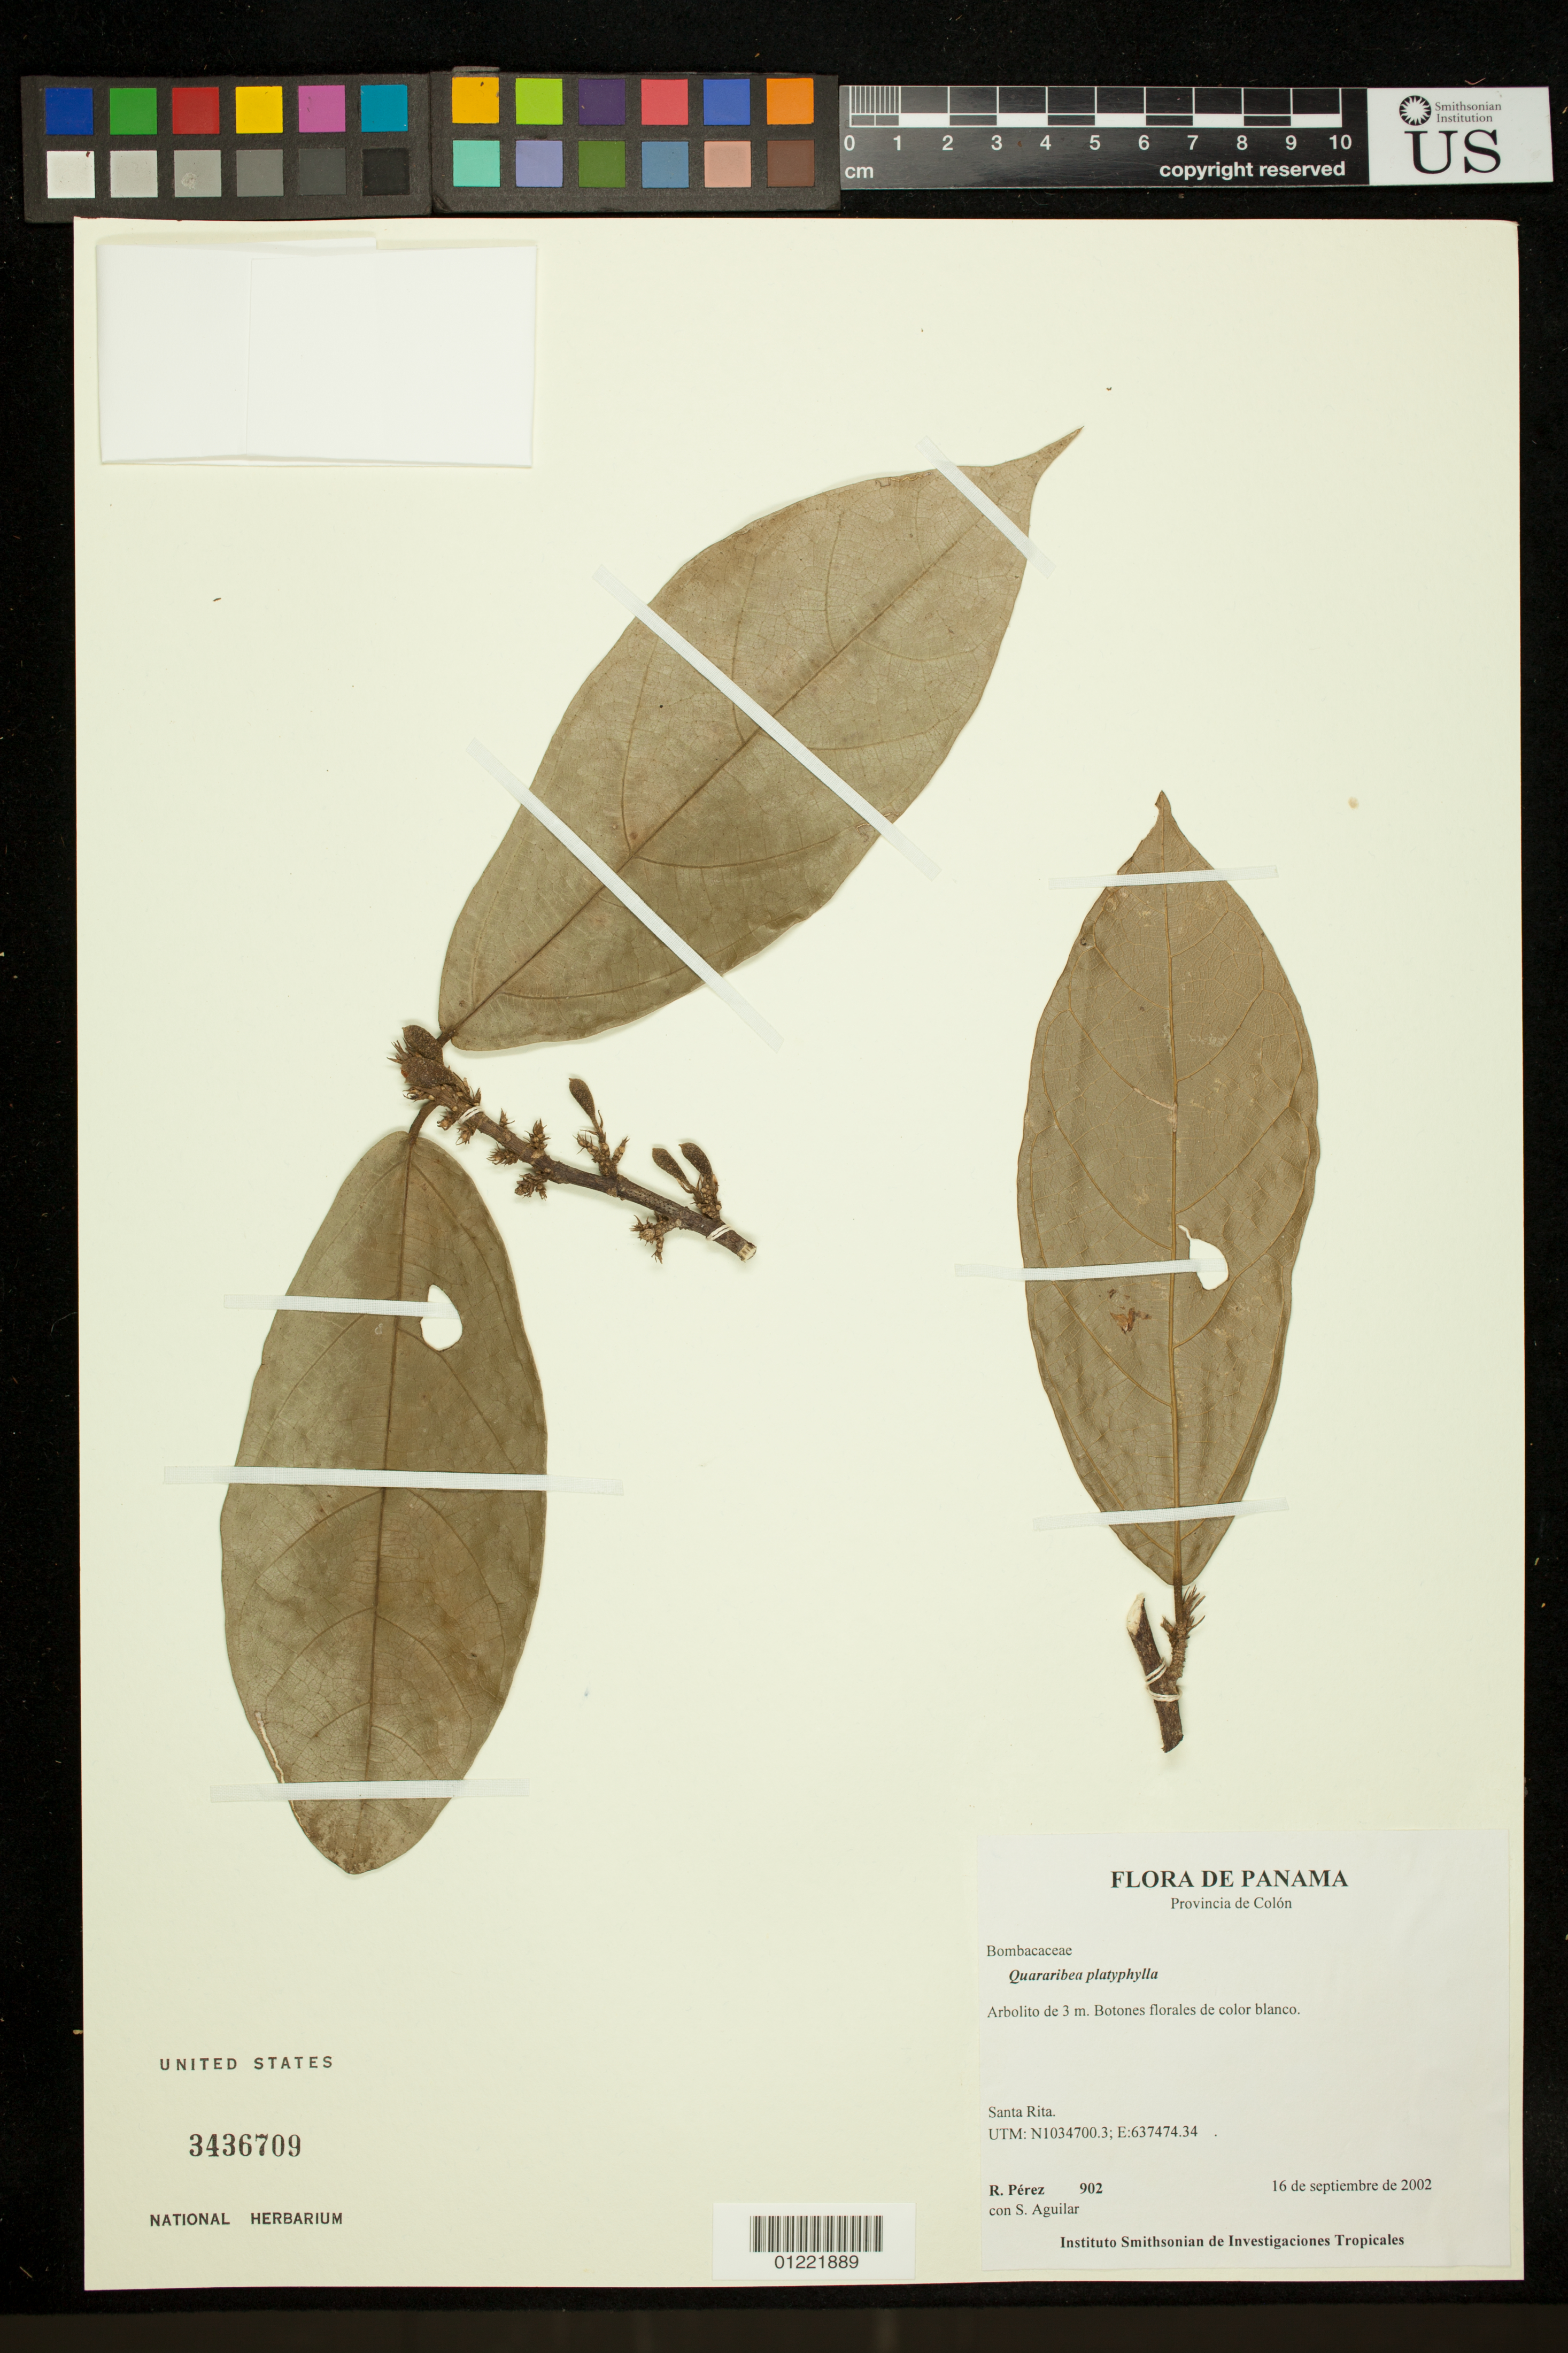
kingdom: Plantae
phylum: Tracheophyta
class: Magnoliopsida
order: Malvales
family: Malvaceae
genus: Quararibea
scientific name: Quararibea platyphylla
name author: Pittier & Donn. Sm.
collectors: R. Perez & S. Aguilar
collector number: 902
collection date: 2002-09-16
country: Panama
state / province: Colón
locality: Santa Rita.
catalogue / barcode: US 3436709